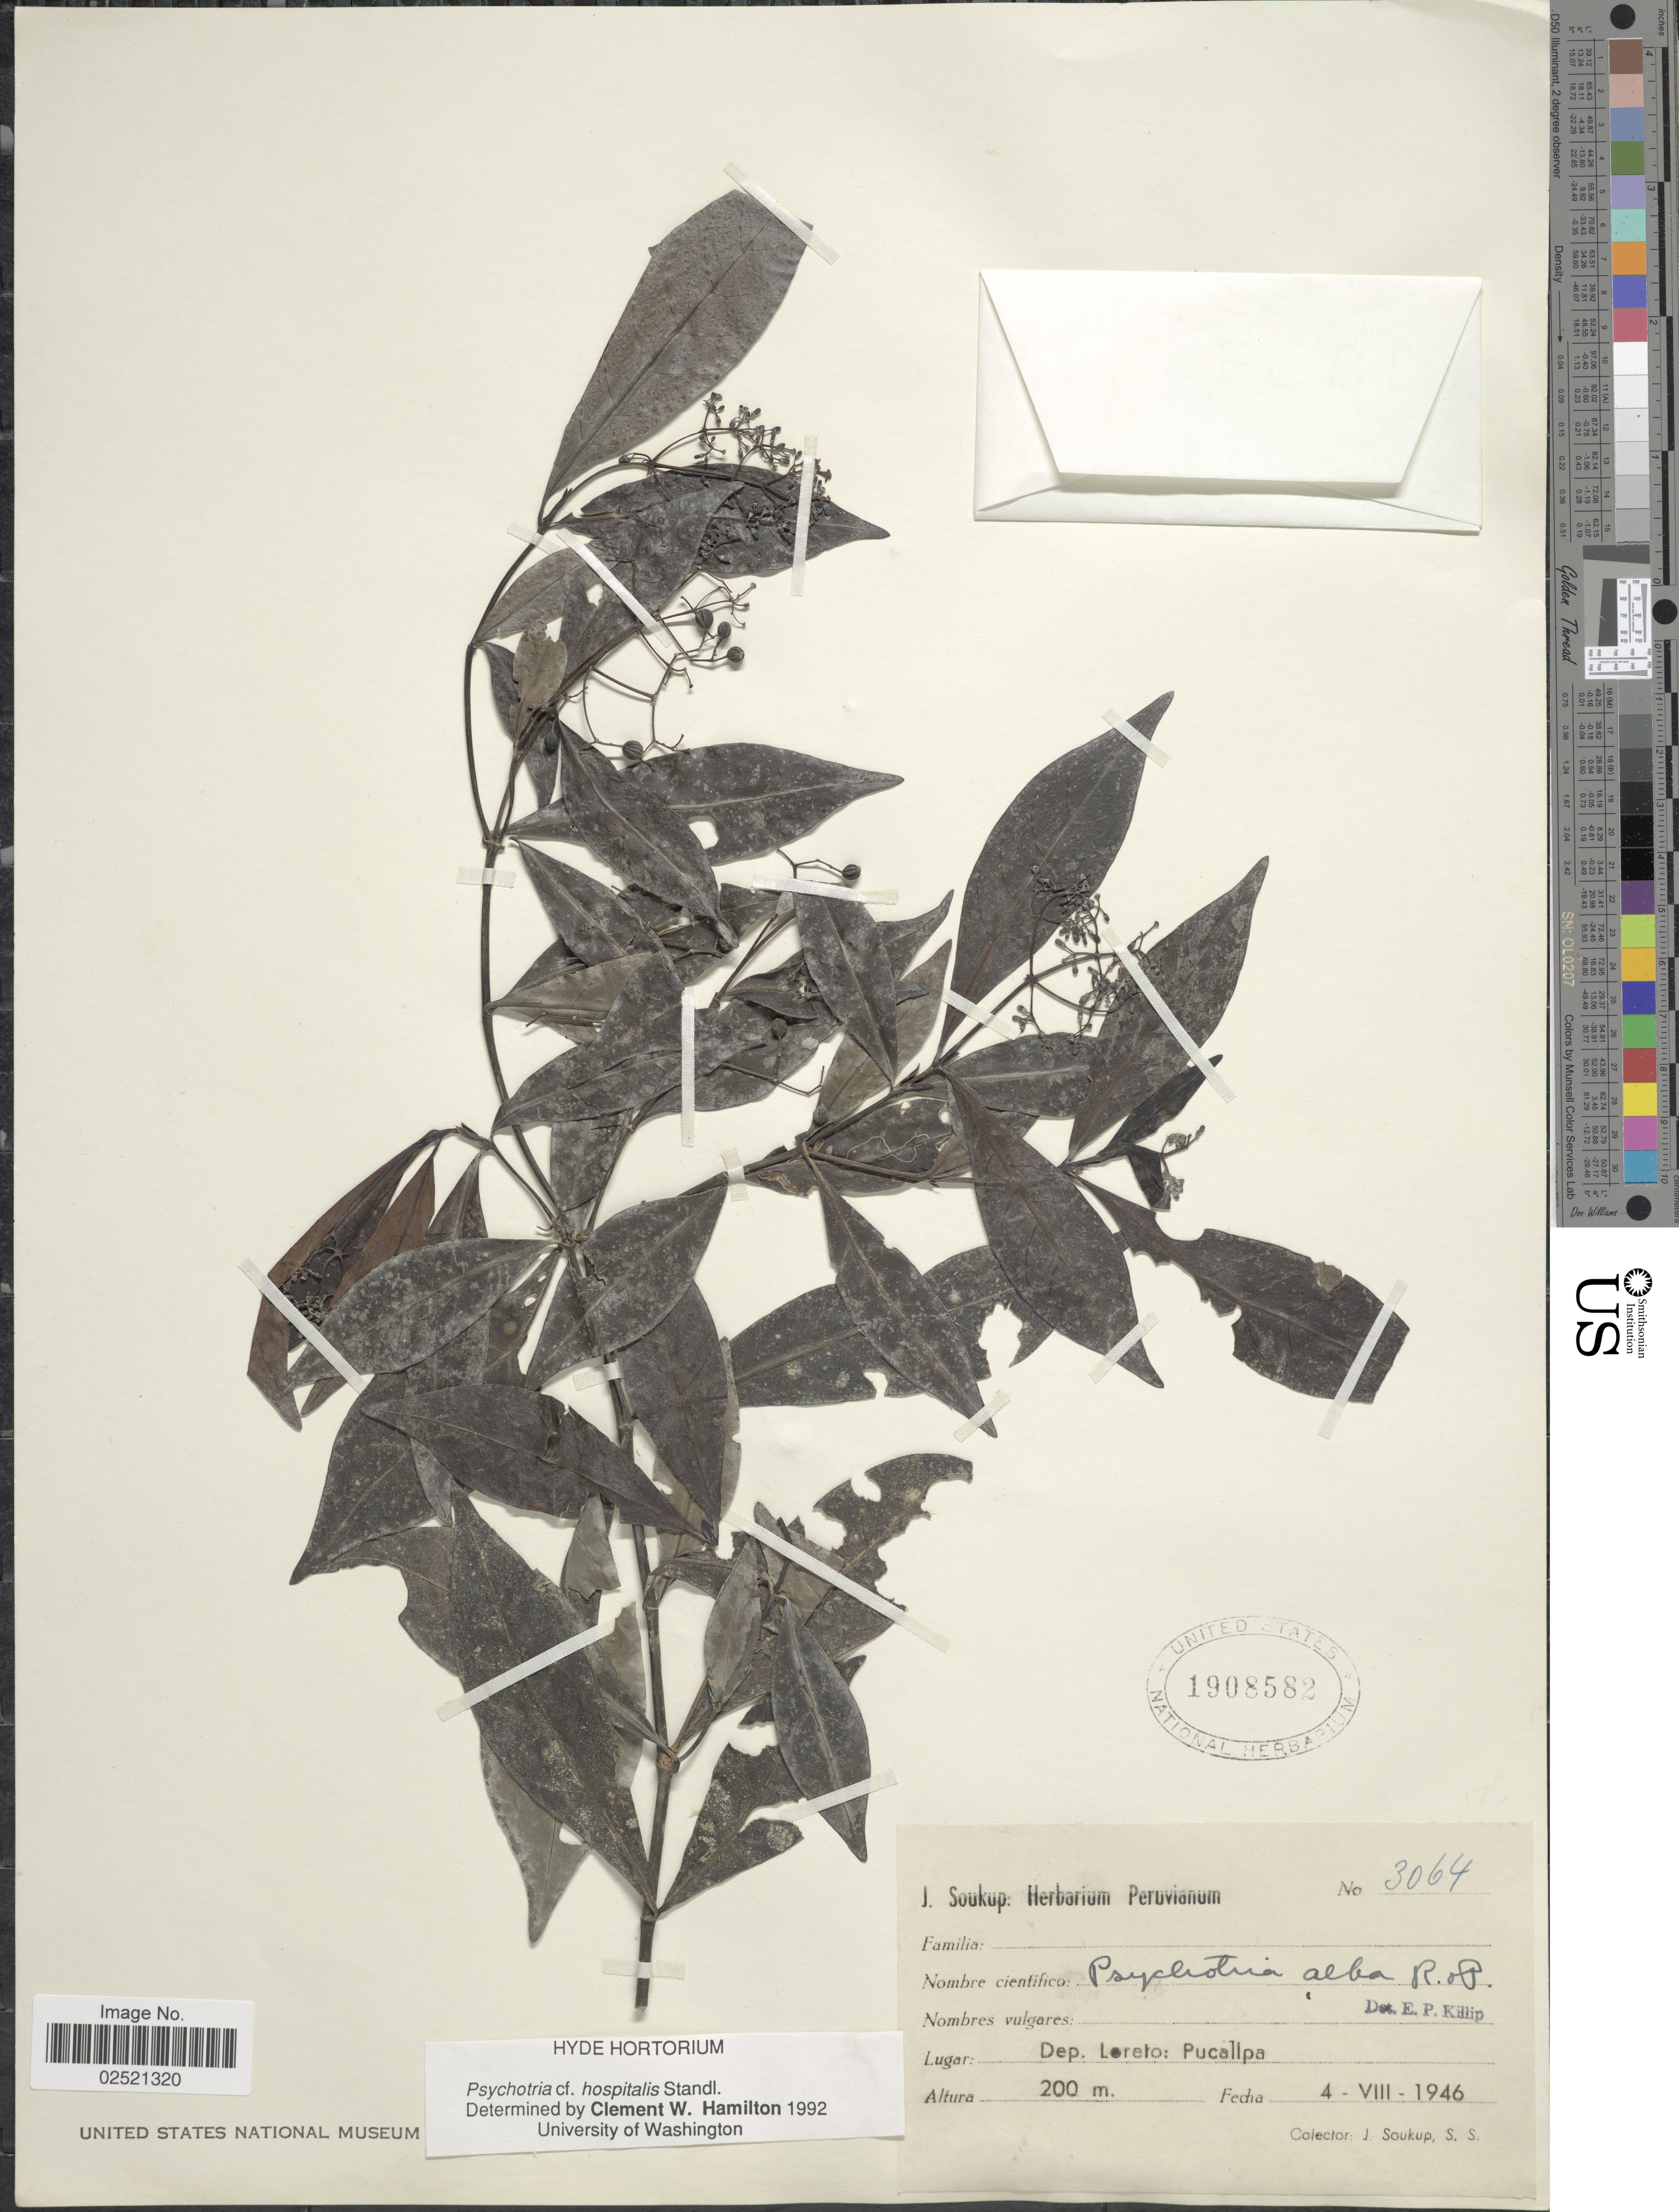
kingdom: Plantae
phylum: Tracheophyta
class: Magnoliopsida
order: Gentianales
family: Rubiaceae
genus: Psychotria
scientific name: Psychotria hospitalis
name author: Standl.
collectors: J. Soukup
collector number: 3064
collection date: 1946-08-04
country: Peru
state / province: Loreto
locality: Pucallpa.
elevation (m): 200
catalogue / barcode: US 1908582